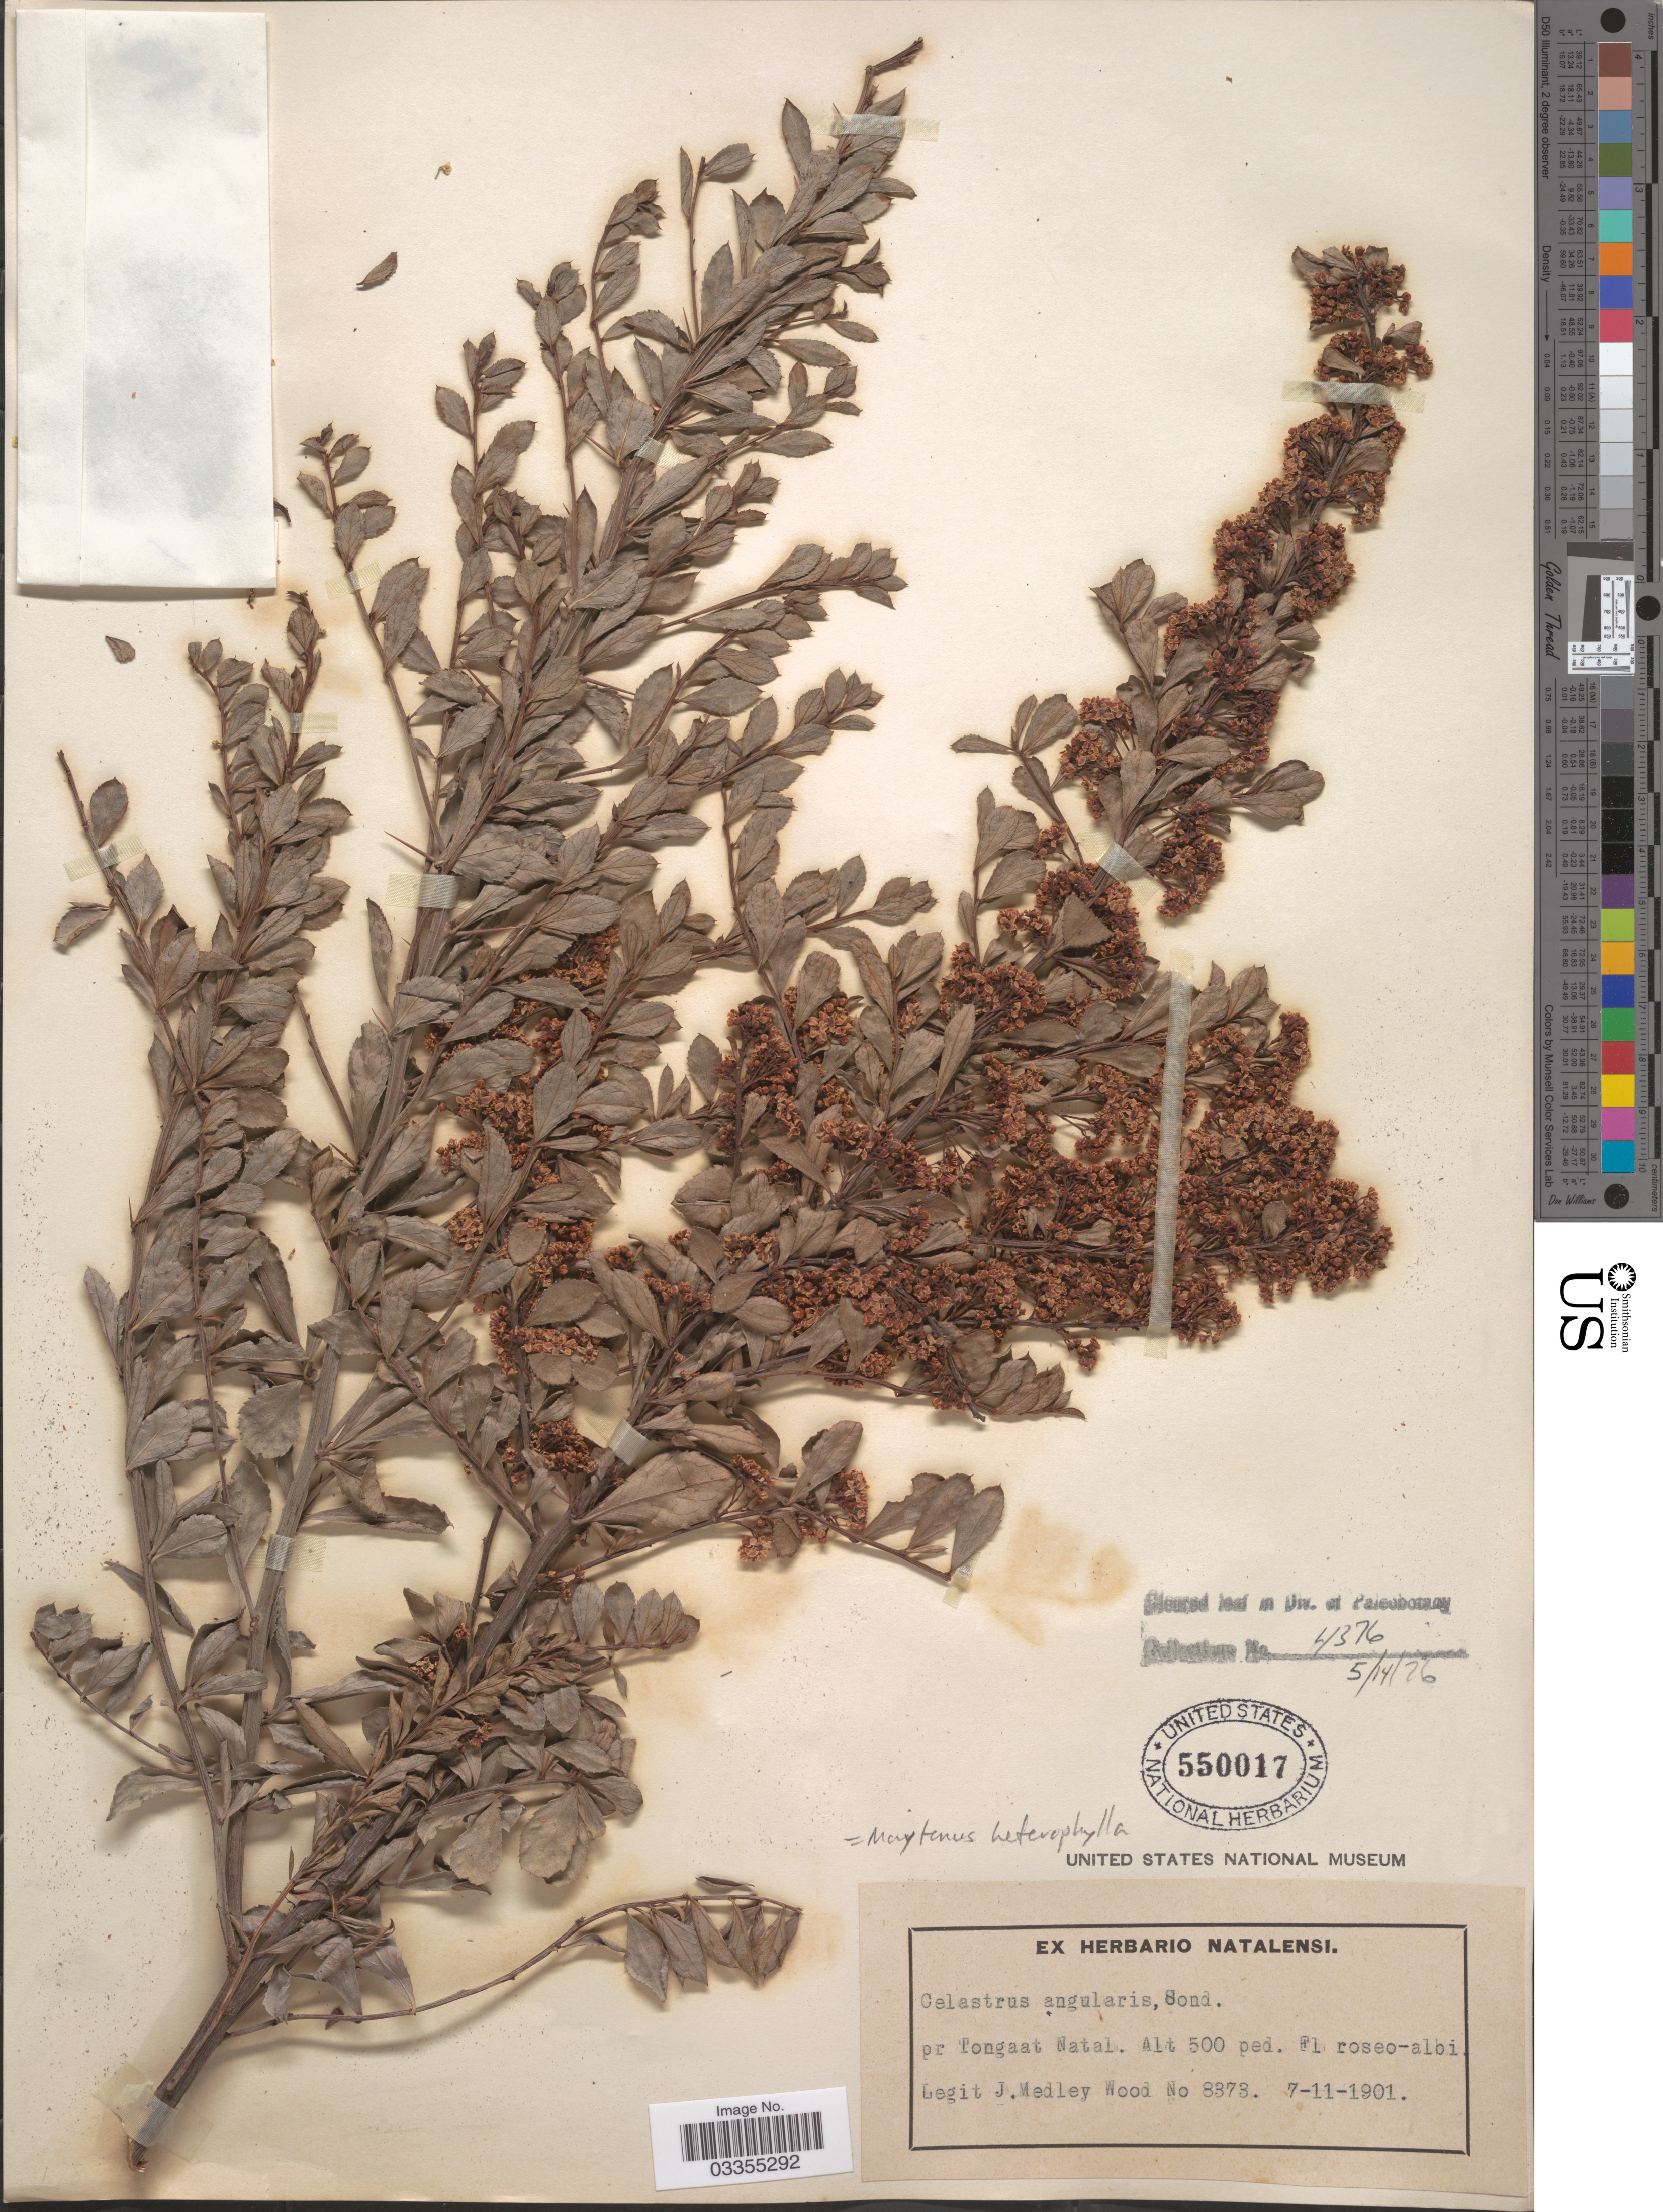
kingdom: Plantae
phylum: Tracheophyta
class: Magnoliopsida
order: Celastrales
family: Celastraceae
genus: Maytenus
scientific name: Maytenus heterophylla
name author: (Eckl. & Zeyh.) N. Robson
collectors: J. Medley Wood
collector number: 8373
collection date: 1901-11-07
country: South Africa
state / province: KwaZulu-Natal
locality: Pr Tongaat Natal.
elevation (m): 152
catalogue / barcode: US 550017